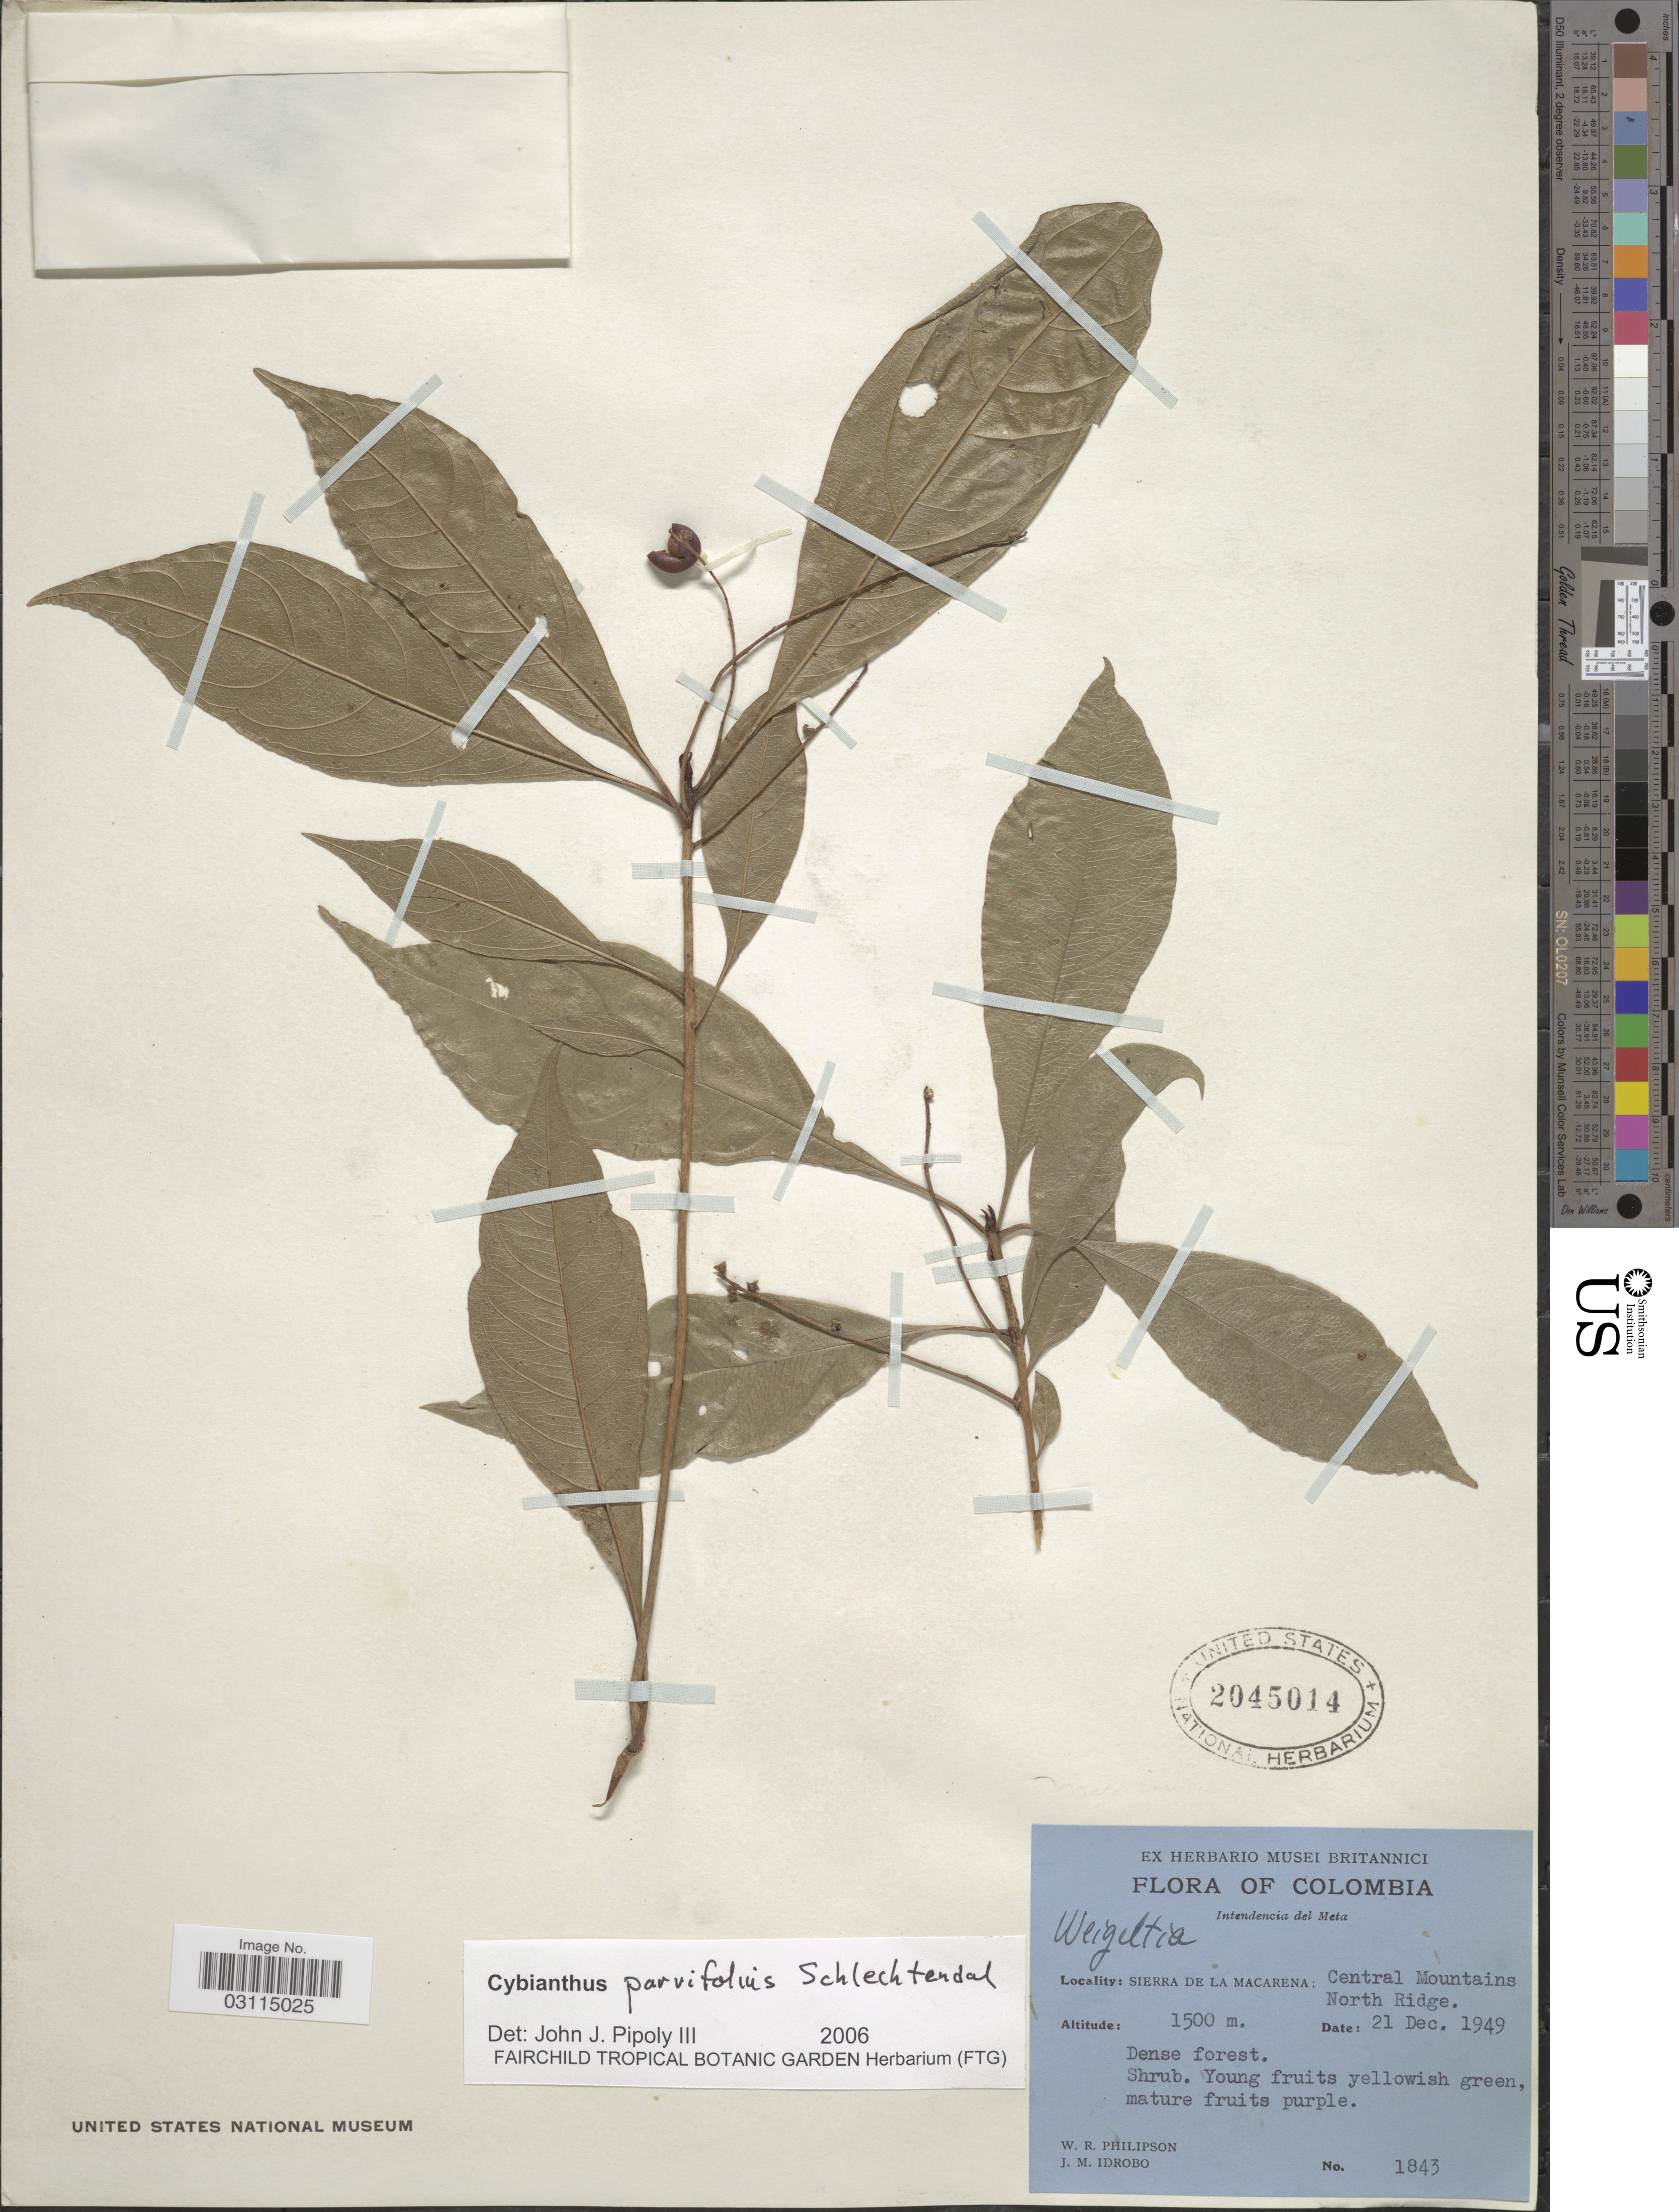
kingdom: Plantae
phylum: Tracheophyta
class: Magnoliopsida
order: Ericales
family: Primulaceae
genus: Cybianthus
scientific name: Cybianthus parvifolius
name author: Schltdl.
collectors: W. R. Philipson & J. M. Idrobo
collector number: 1843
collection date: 1949-12-21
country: Colombia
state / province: Meta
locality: Intendencia del Meta, Sierra De La Macarena: Central Mountains, North Ridge.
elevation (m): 1500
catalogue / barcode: US 2045014